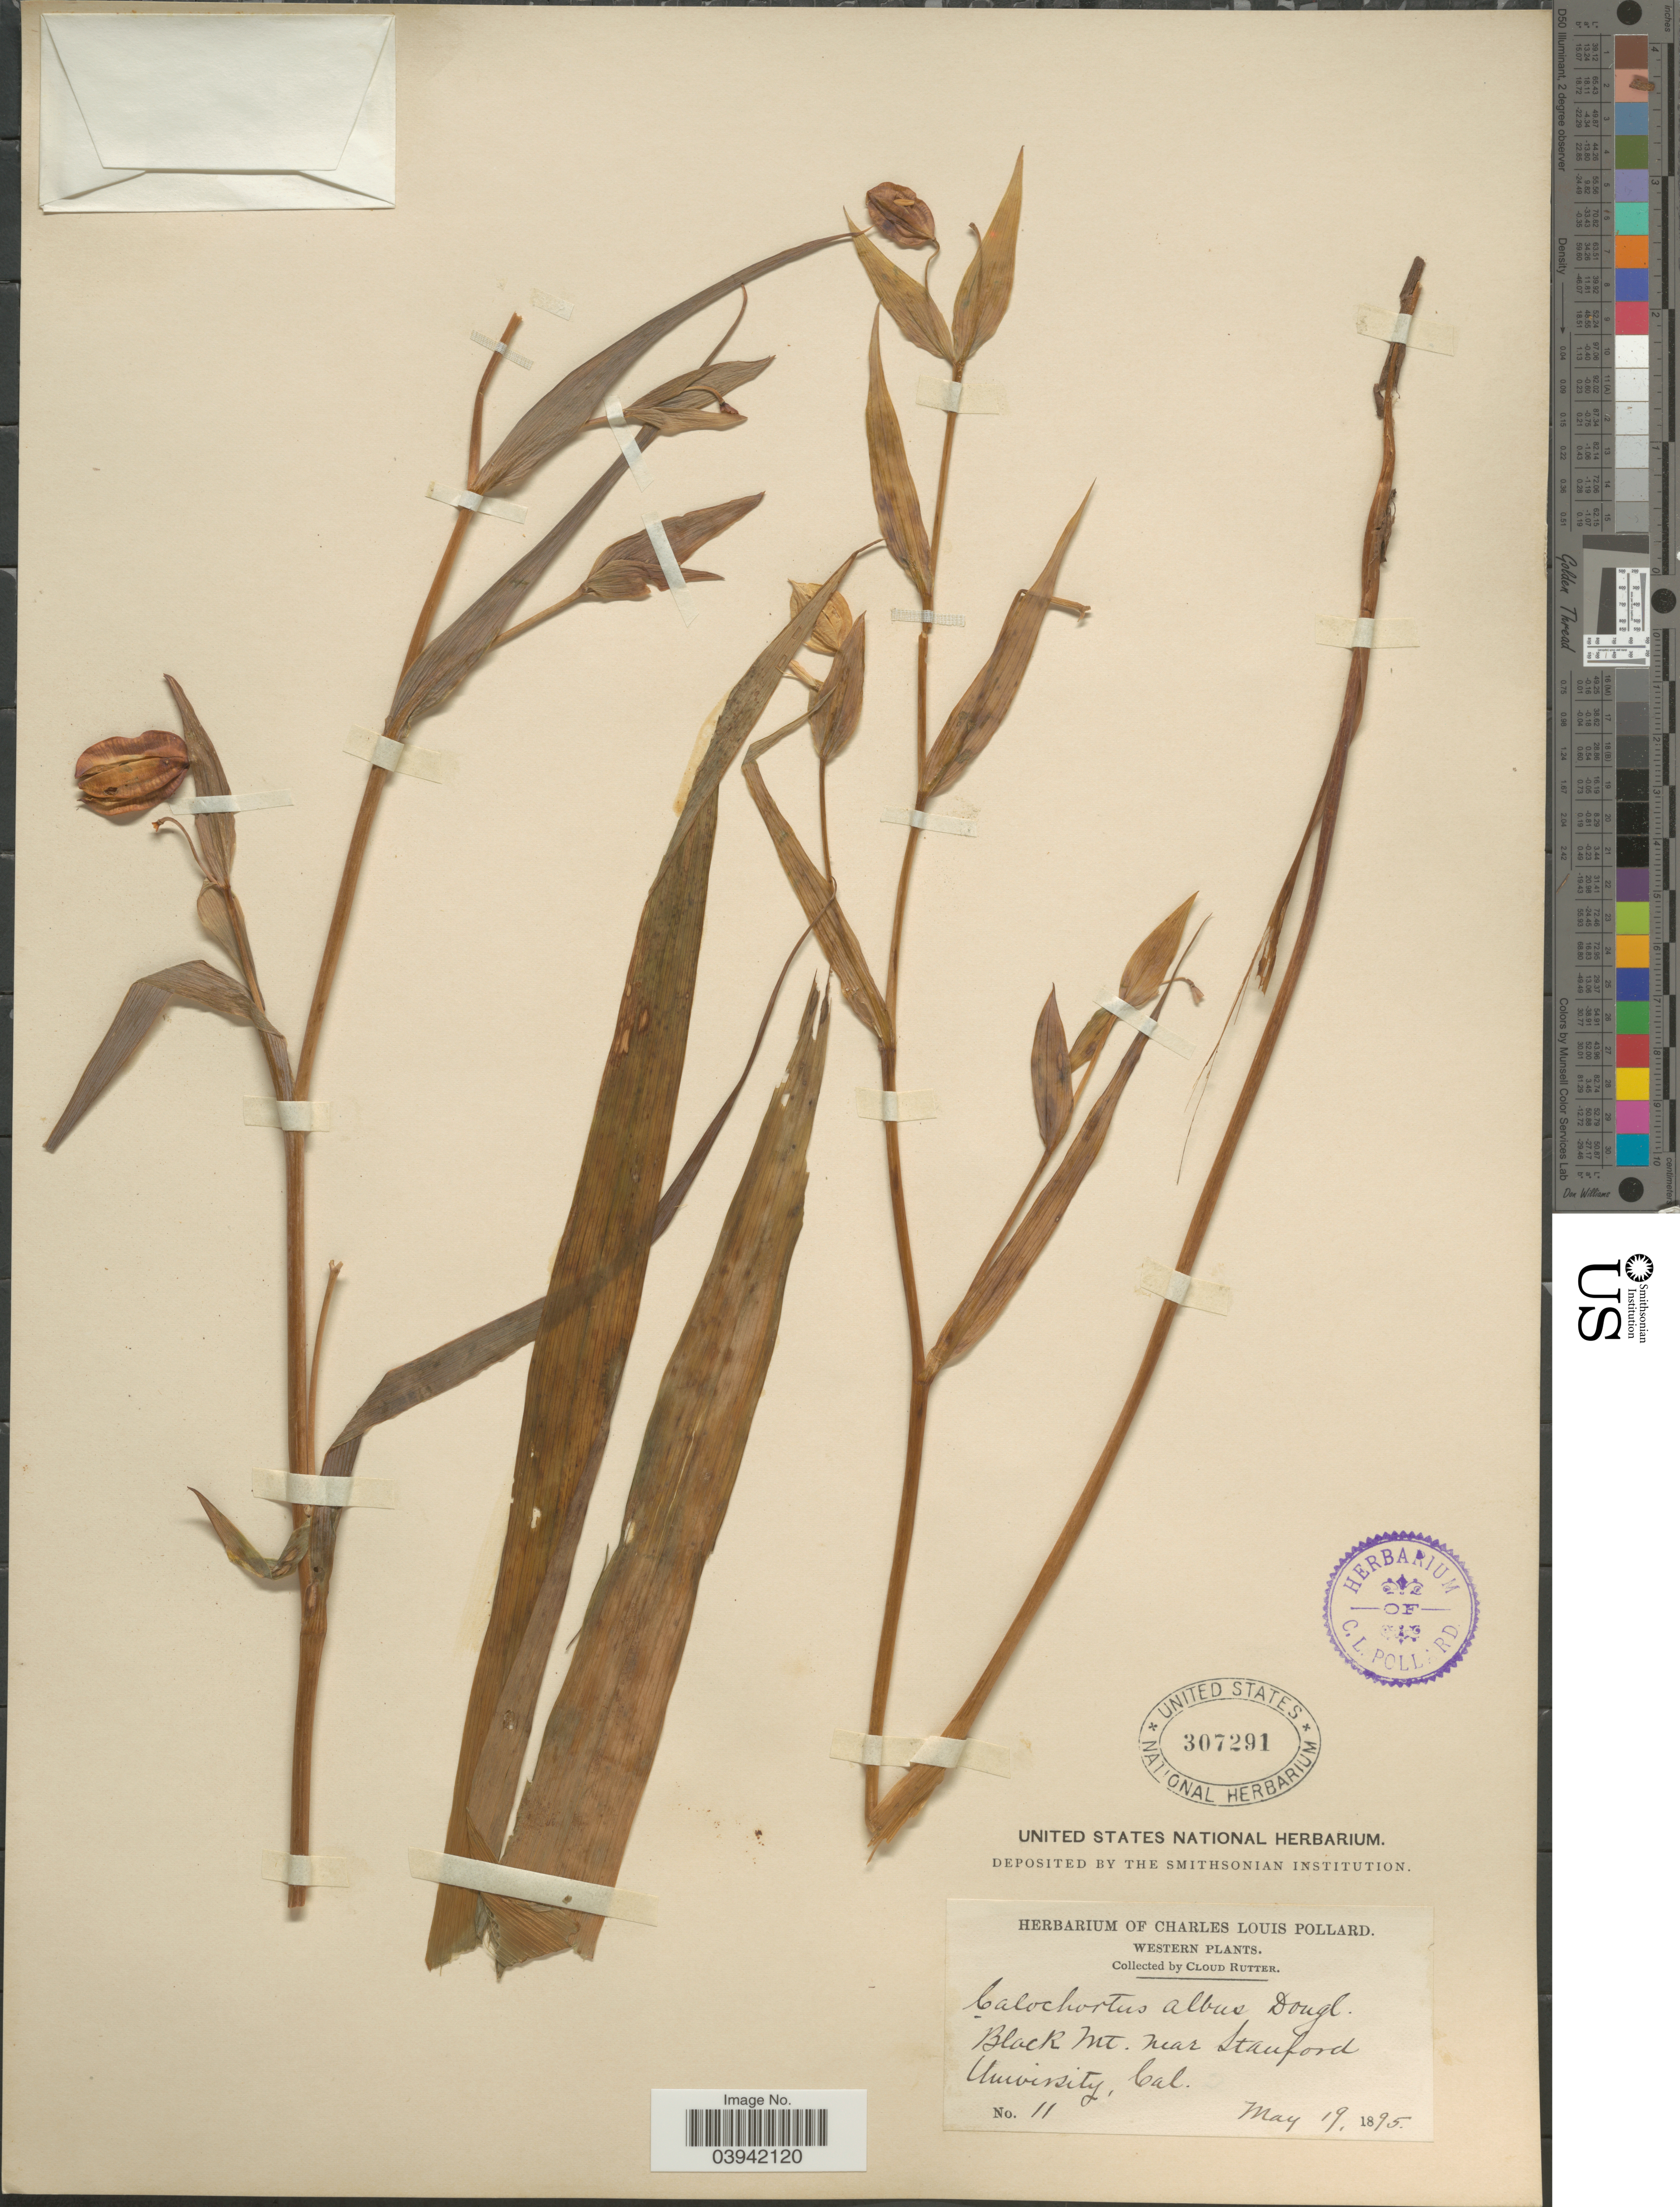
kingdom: Plantae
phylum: Tracheophyta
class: Liliopsida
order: Liliales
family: Liliaceae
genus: Calochortus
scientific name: Calochortus albus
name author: (Benth.) Douglas ex Benth.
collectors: C. Rutter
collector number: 11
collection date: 1895-05-19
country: United States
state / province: California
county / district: Santa Clara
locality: Western. Black Mt. near Stanford University.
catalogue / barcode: US 307291